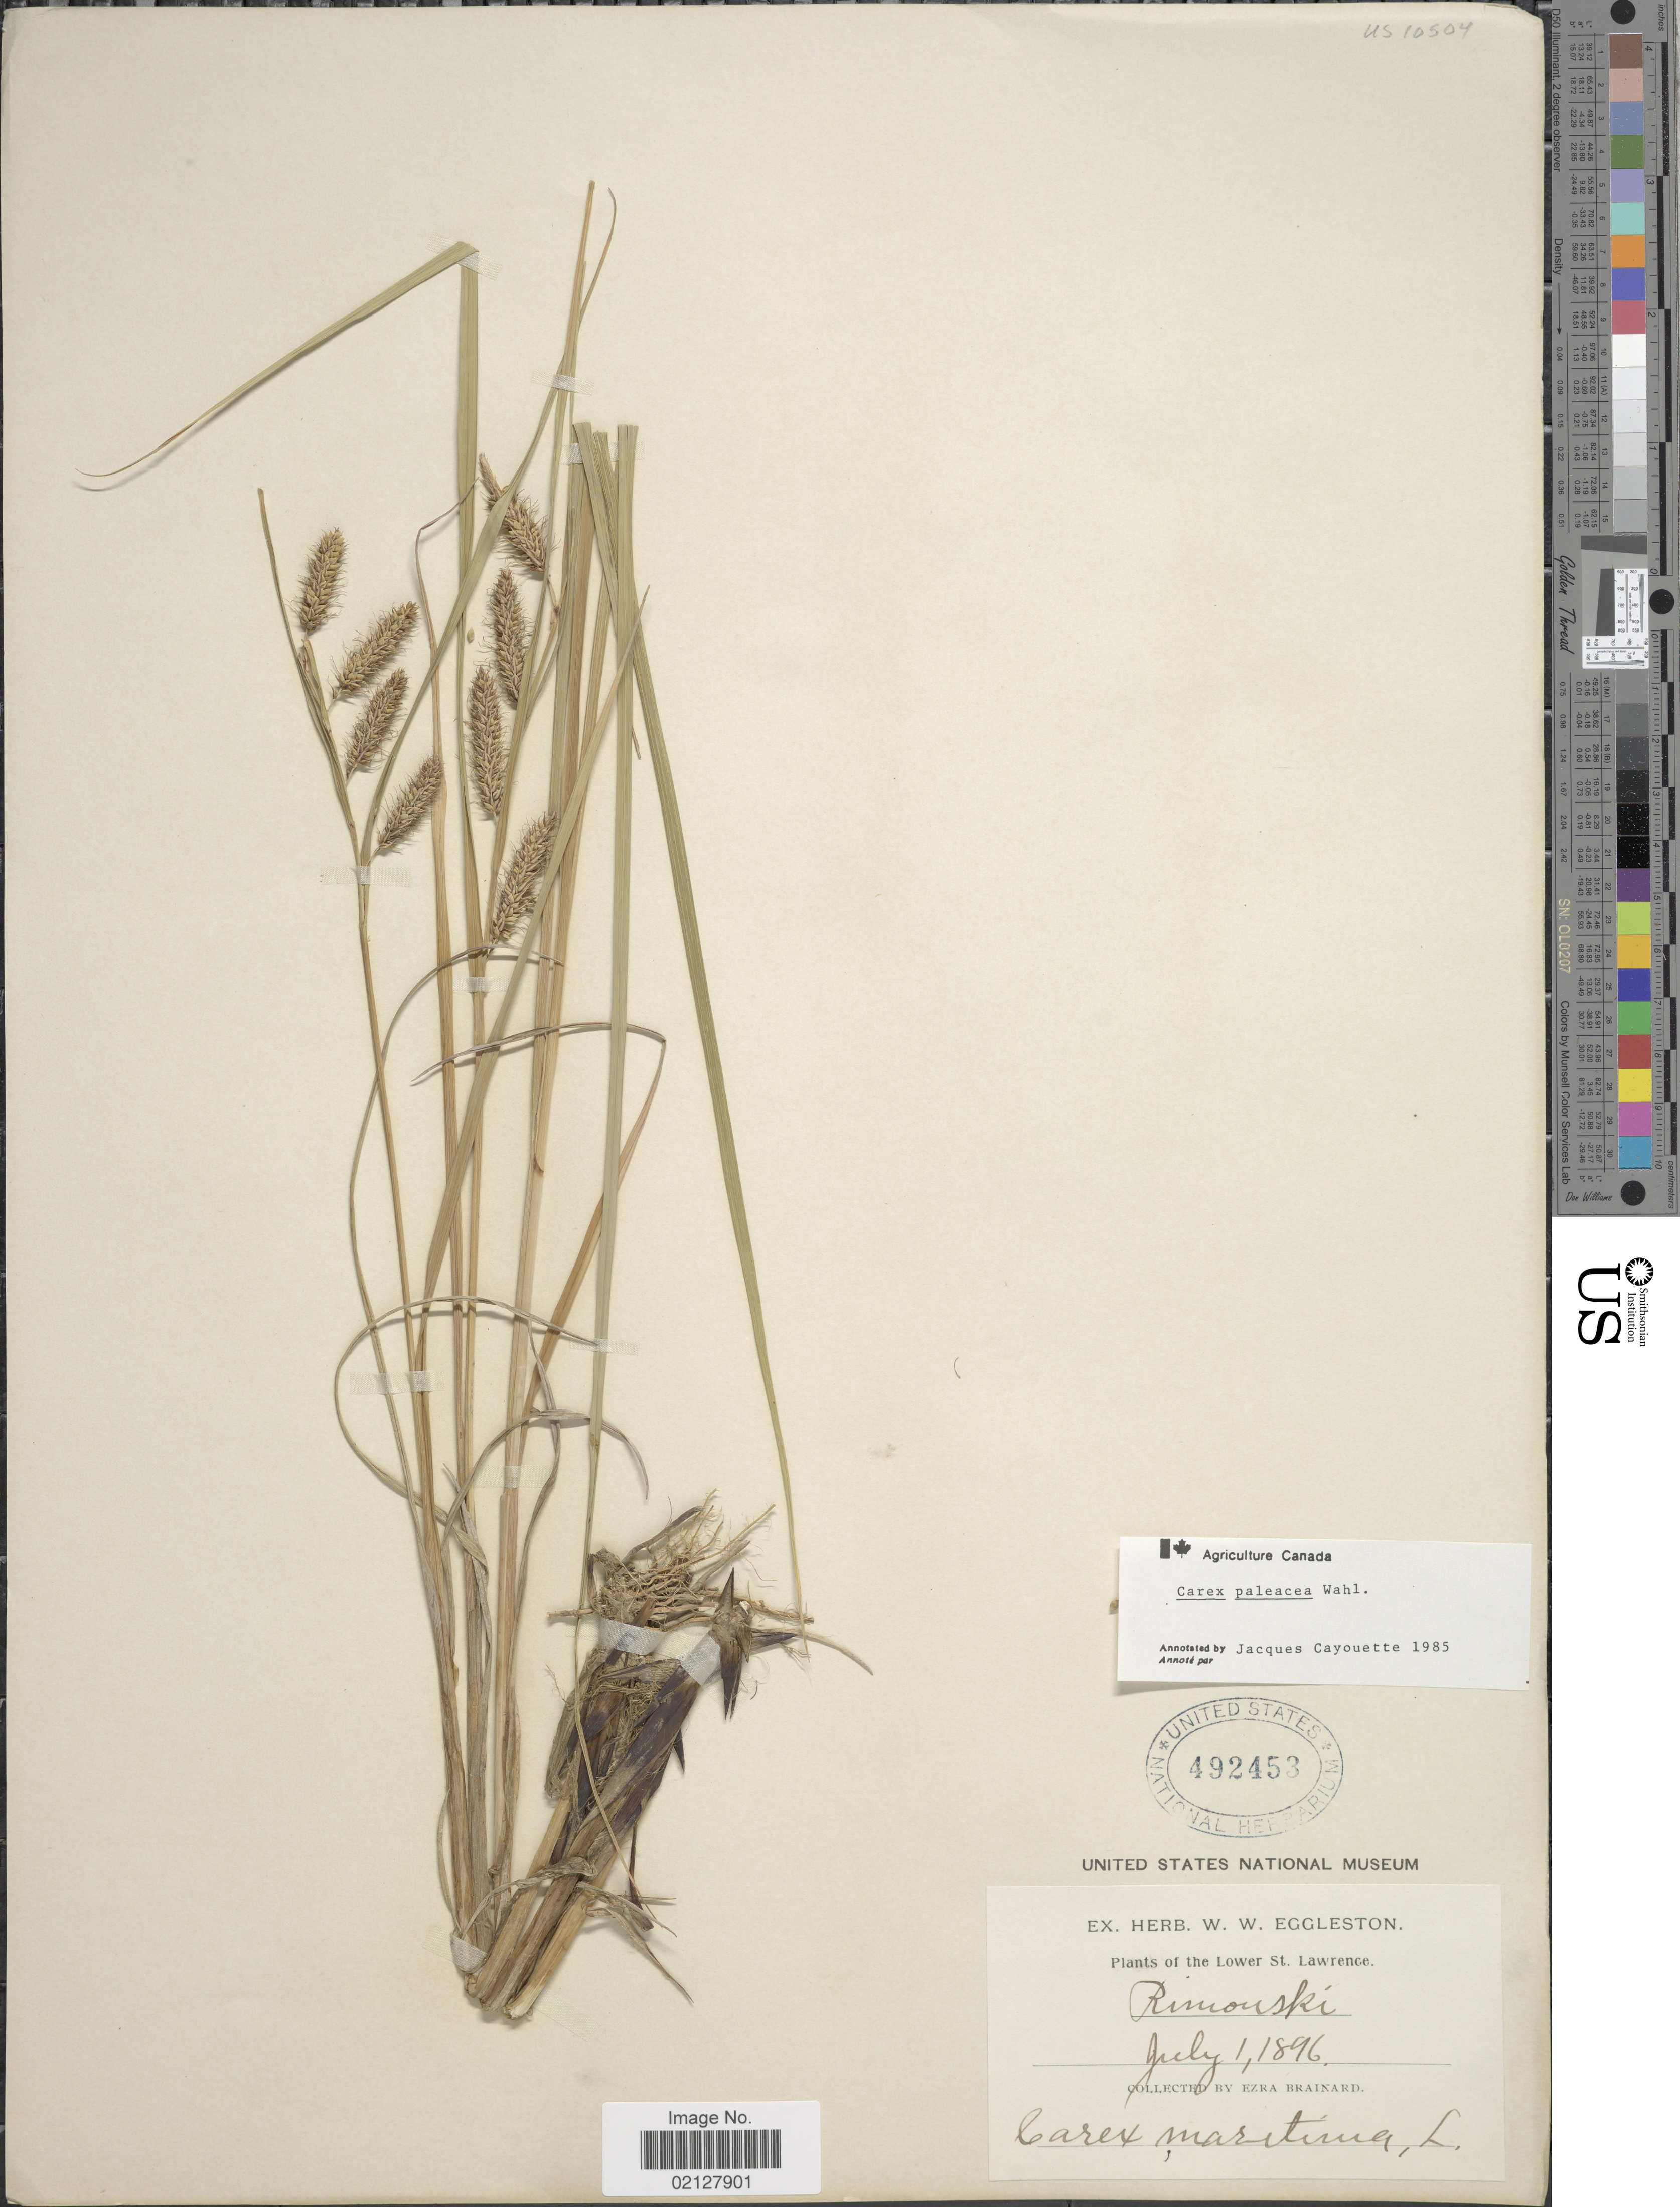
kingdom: Plantae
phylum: Tracheophyta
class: Liliopsida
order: Poales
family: Cyperaceae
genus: Carex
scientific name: Carex paleacea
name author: Schreb. ex Wahlenb.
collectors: E. Brainard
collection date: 1896-07-01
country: Canada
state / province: Quebec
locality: The Lower St. Lawrence, Rimouski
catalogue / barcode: US 492453